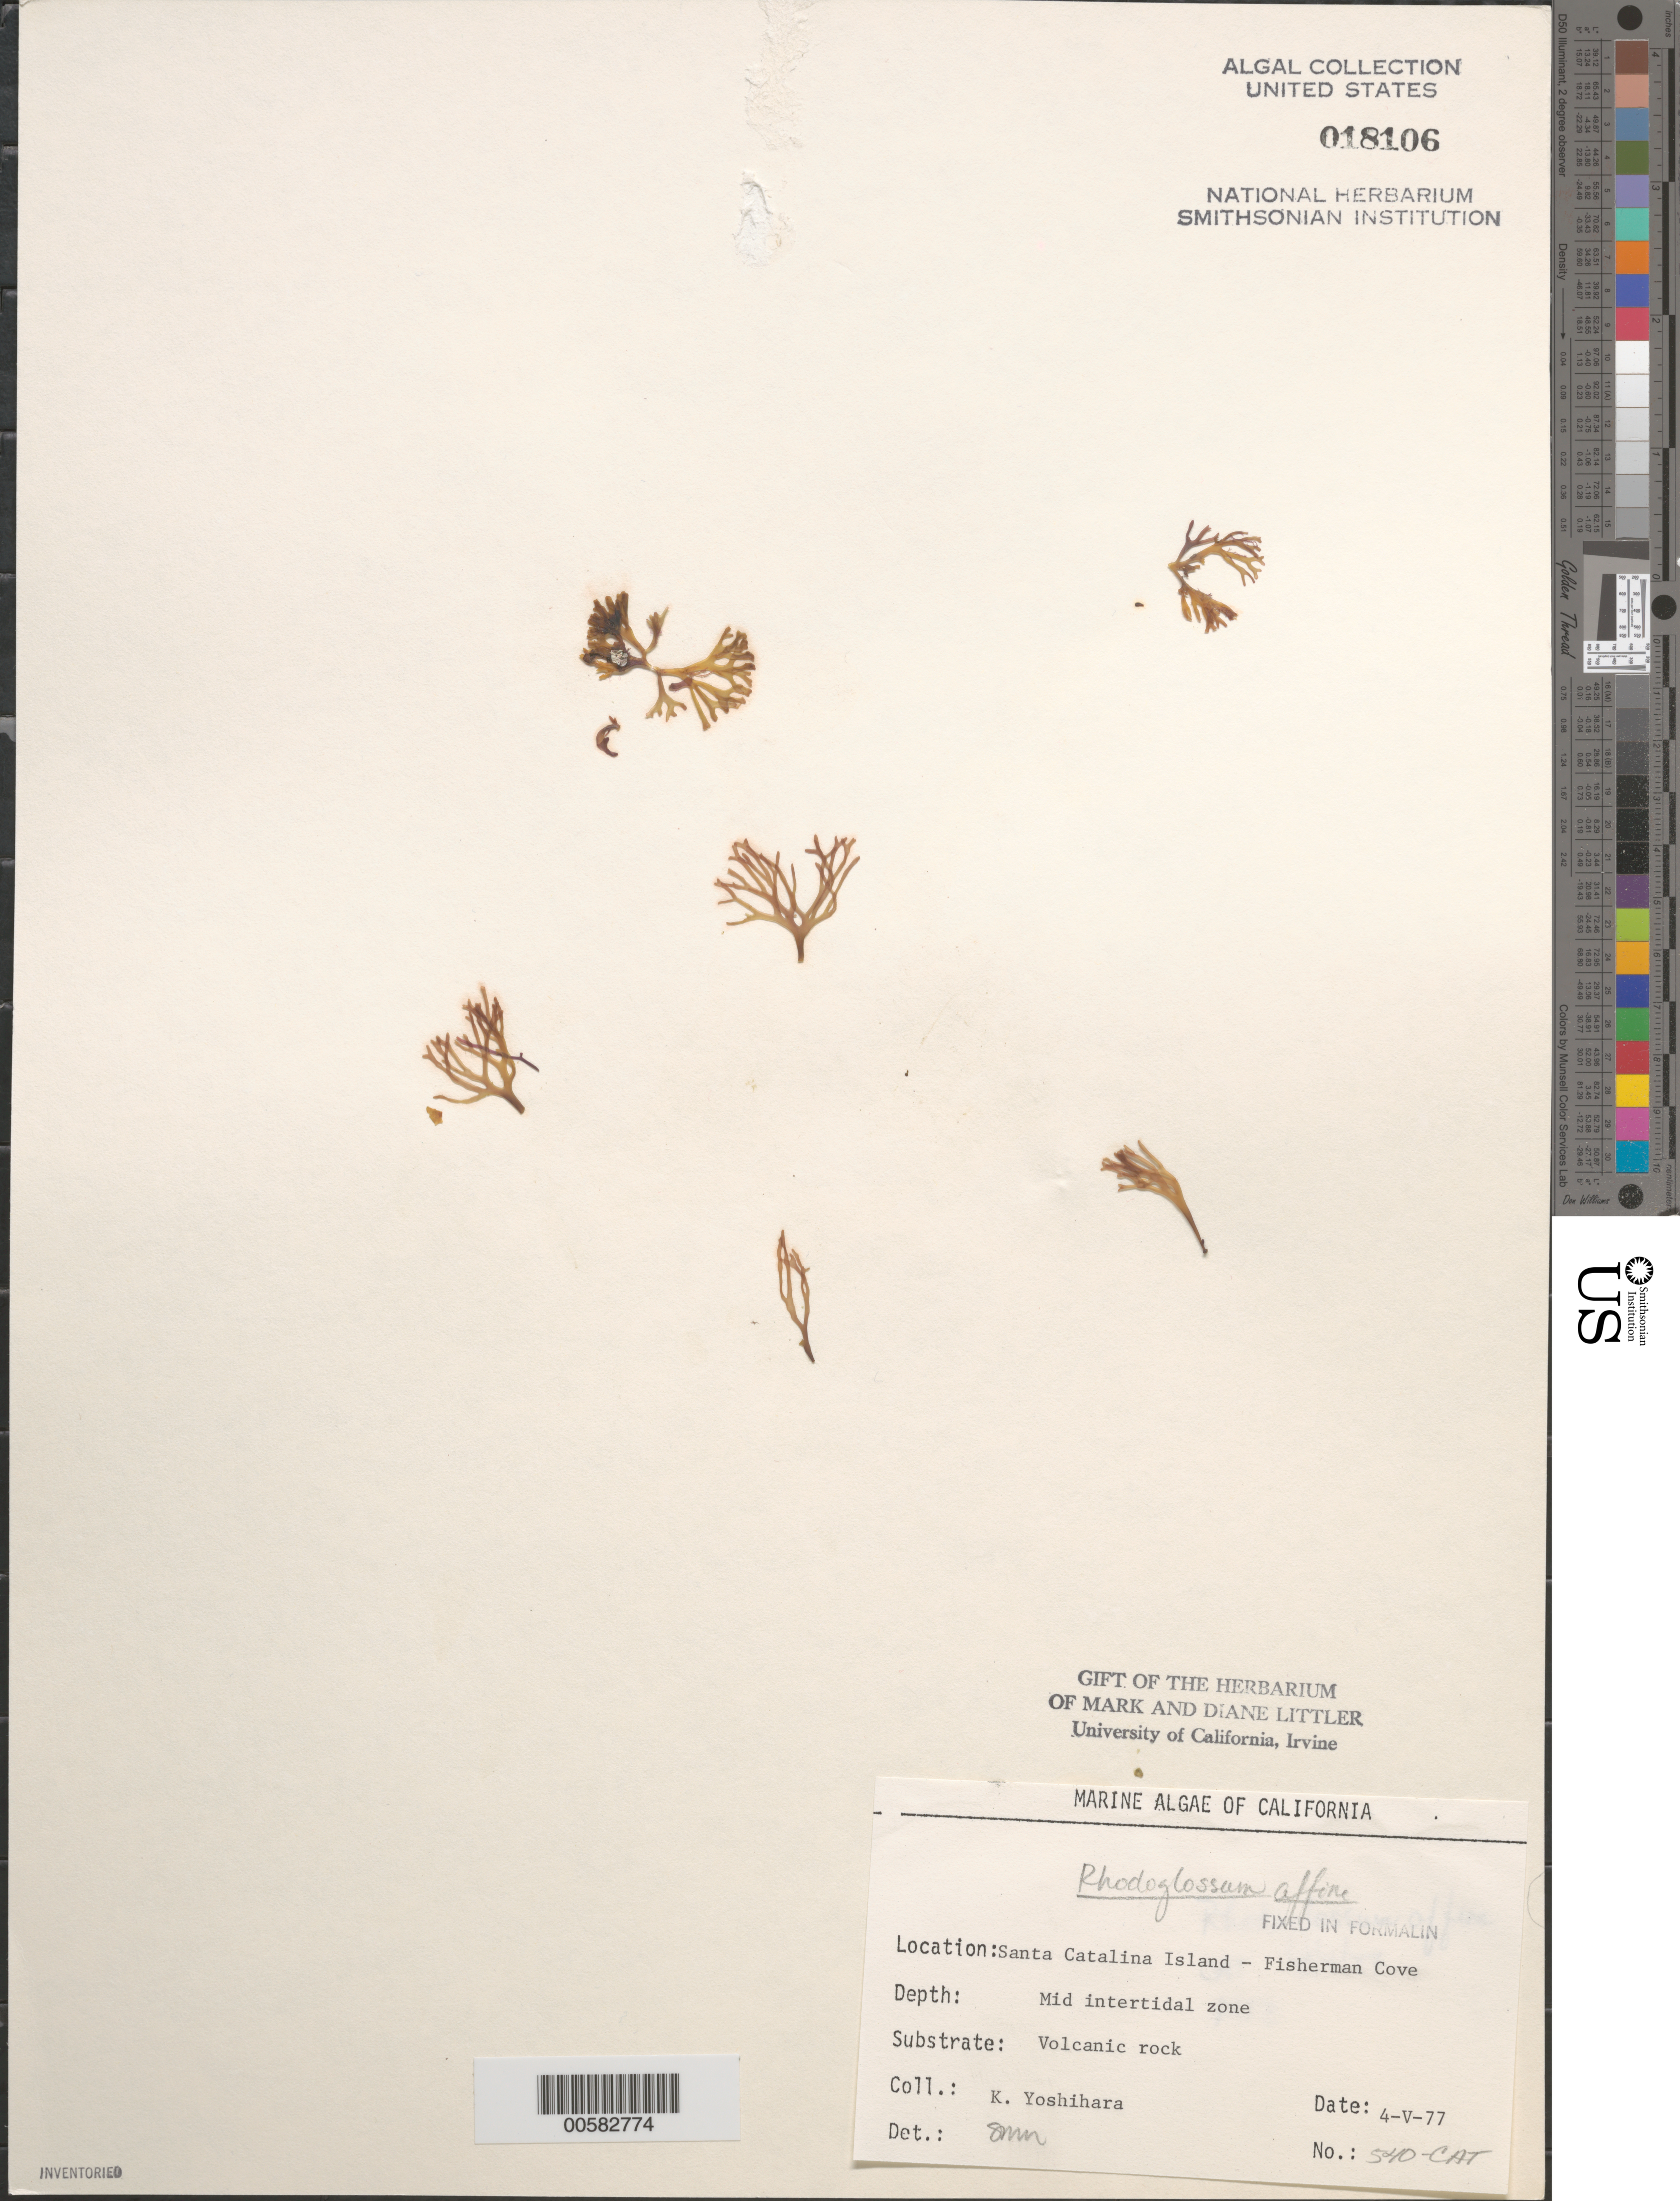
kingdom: Plantae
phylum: Rhodophyta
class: Florideophyceae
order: Gigartinales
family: Gigartinaceae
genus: Mazzaella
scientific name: Mazzaella affinis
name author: (Harvey) Fredericq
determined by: Algae name updating Project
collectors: K. Yoshihara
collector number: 540-cat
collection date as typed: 04 May 1977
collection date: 1977-05-04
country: United States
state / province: California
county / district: Los Angeles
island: Santa Catalina Island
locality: Fishermen Cove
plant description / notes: BLM-SOCALBIGHT Rocky Intertidal Survey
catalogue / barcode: US 18106